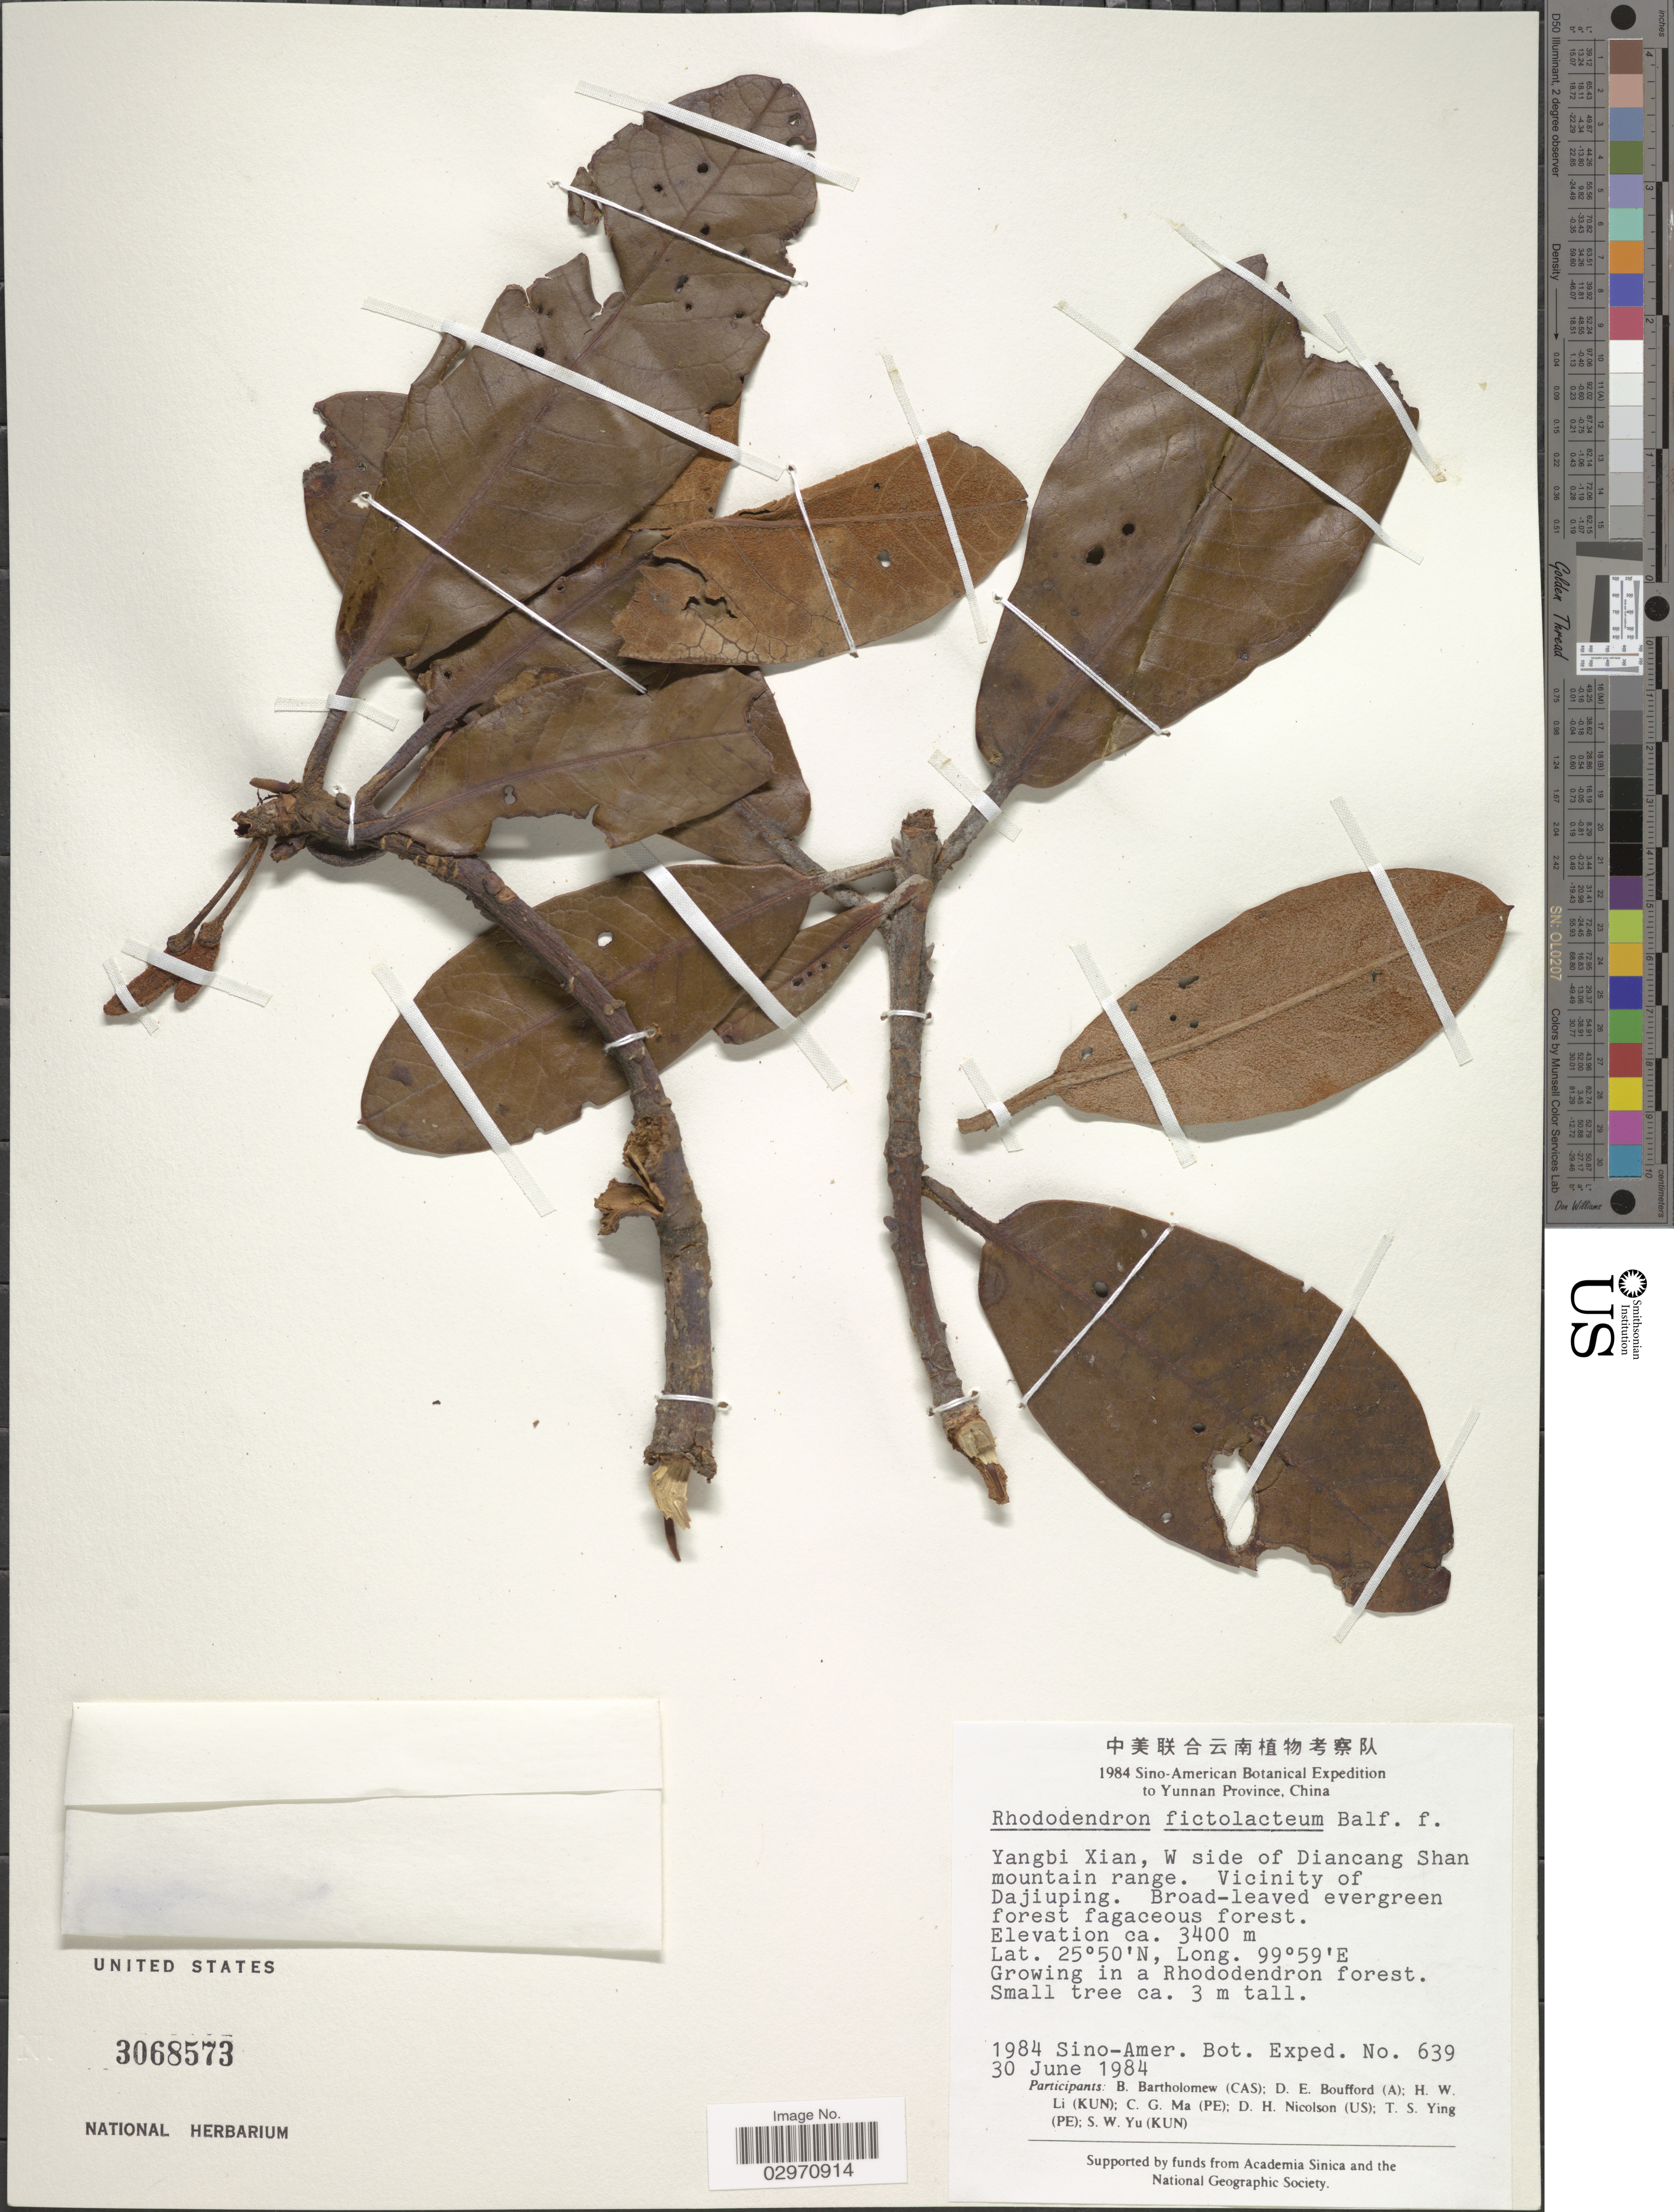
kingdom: Plantae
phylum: Tracheophyta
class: Magnoliopsida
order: Ericales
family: Ericaceae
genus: Rhododendron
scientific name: Rhododendron fictolacteum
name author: Balf. f.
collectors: Sino-Amer. Bot. Exped. 1984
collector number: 639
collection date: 1984-06-30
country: China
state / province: Yunnan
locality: Yangbi Xian, W side of Diancang Shan mountain range. Vicinity of Dajiuping.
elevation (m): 3400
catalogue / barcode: US 3068573